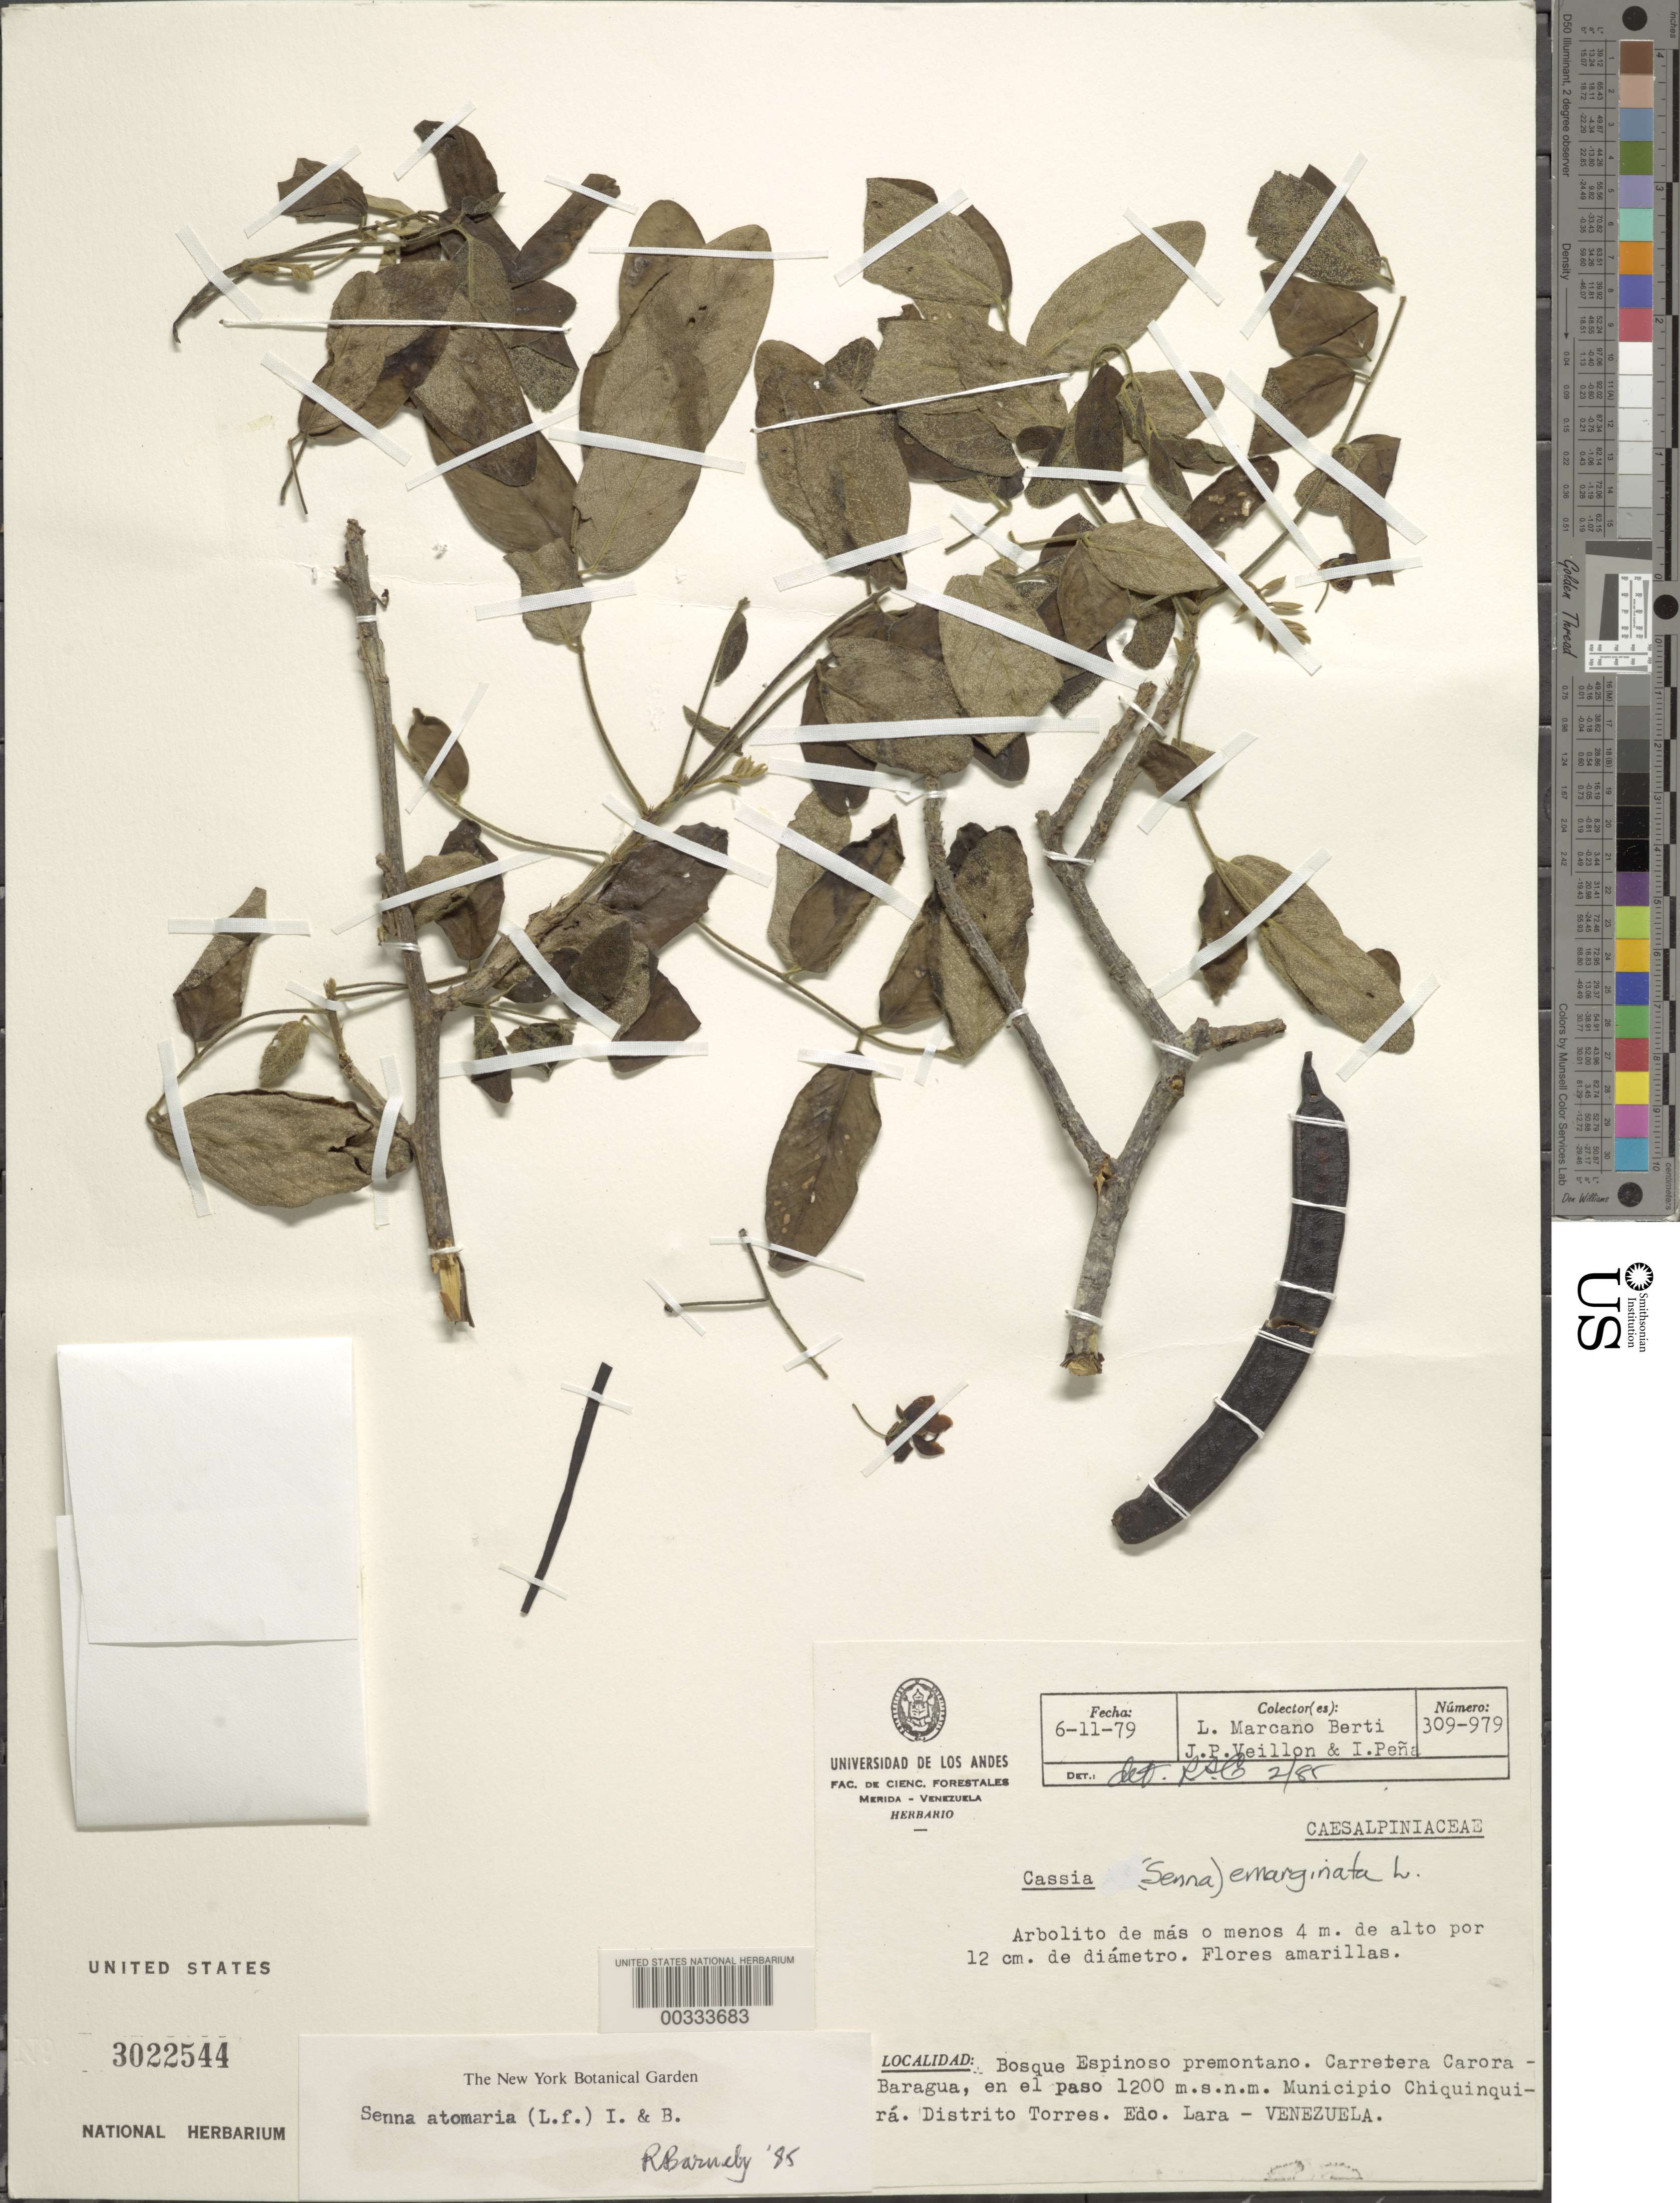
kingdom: Plantae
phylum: Tracheophyta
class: Magnoliopsida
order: Fabales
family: Fabaceae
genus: Senna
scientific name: Senna atomaria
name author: (L.) H.S. Irwin & Barneby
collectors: L. Marcano-Berti, J. Veillon & I. Pena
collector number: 309-979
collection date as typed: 06 Nov 1979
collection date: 1979-11-06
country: Venezuela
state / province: Lara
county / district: Torres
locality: Chiquinquira mun. carora-baragua road, in a passage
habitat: Premontate thorn forest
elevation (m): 1200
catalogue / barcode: US 3022544